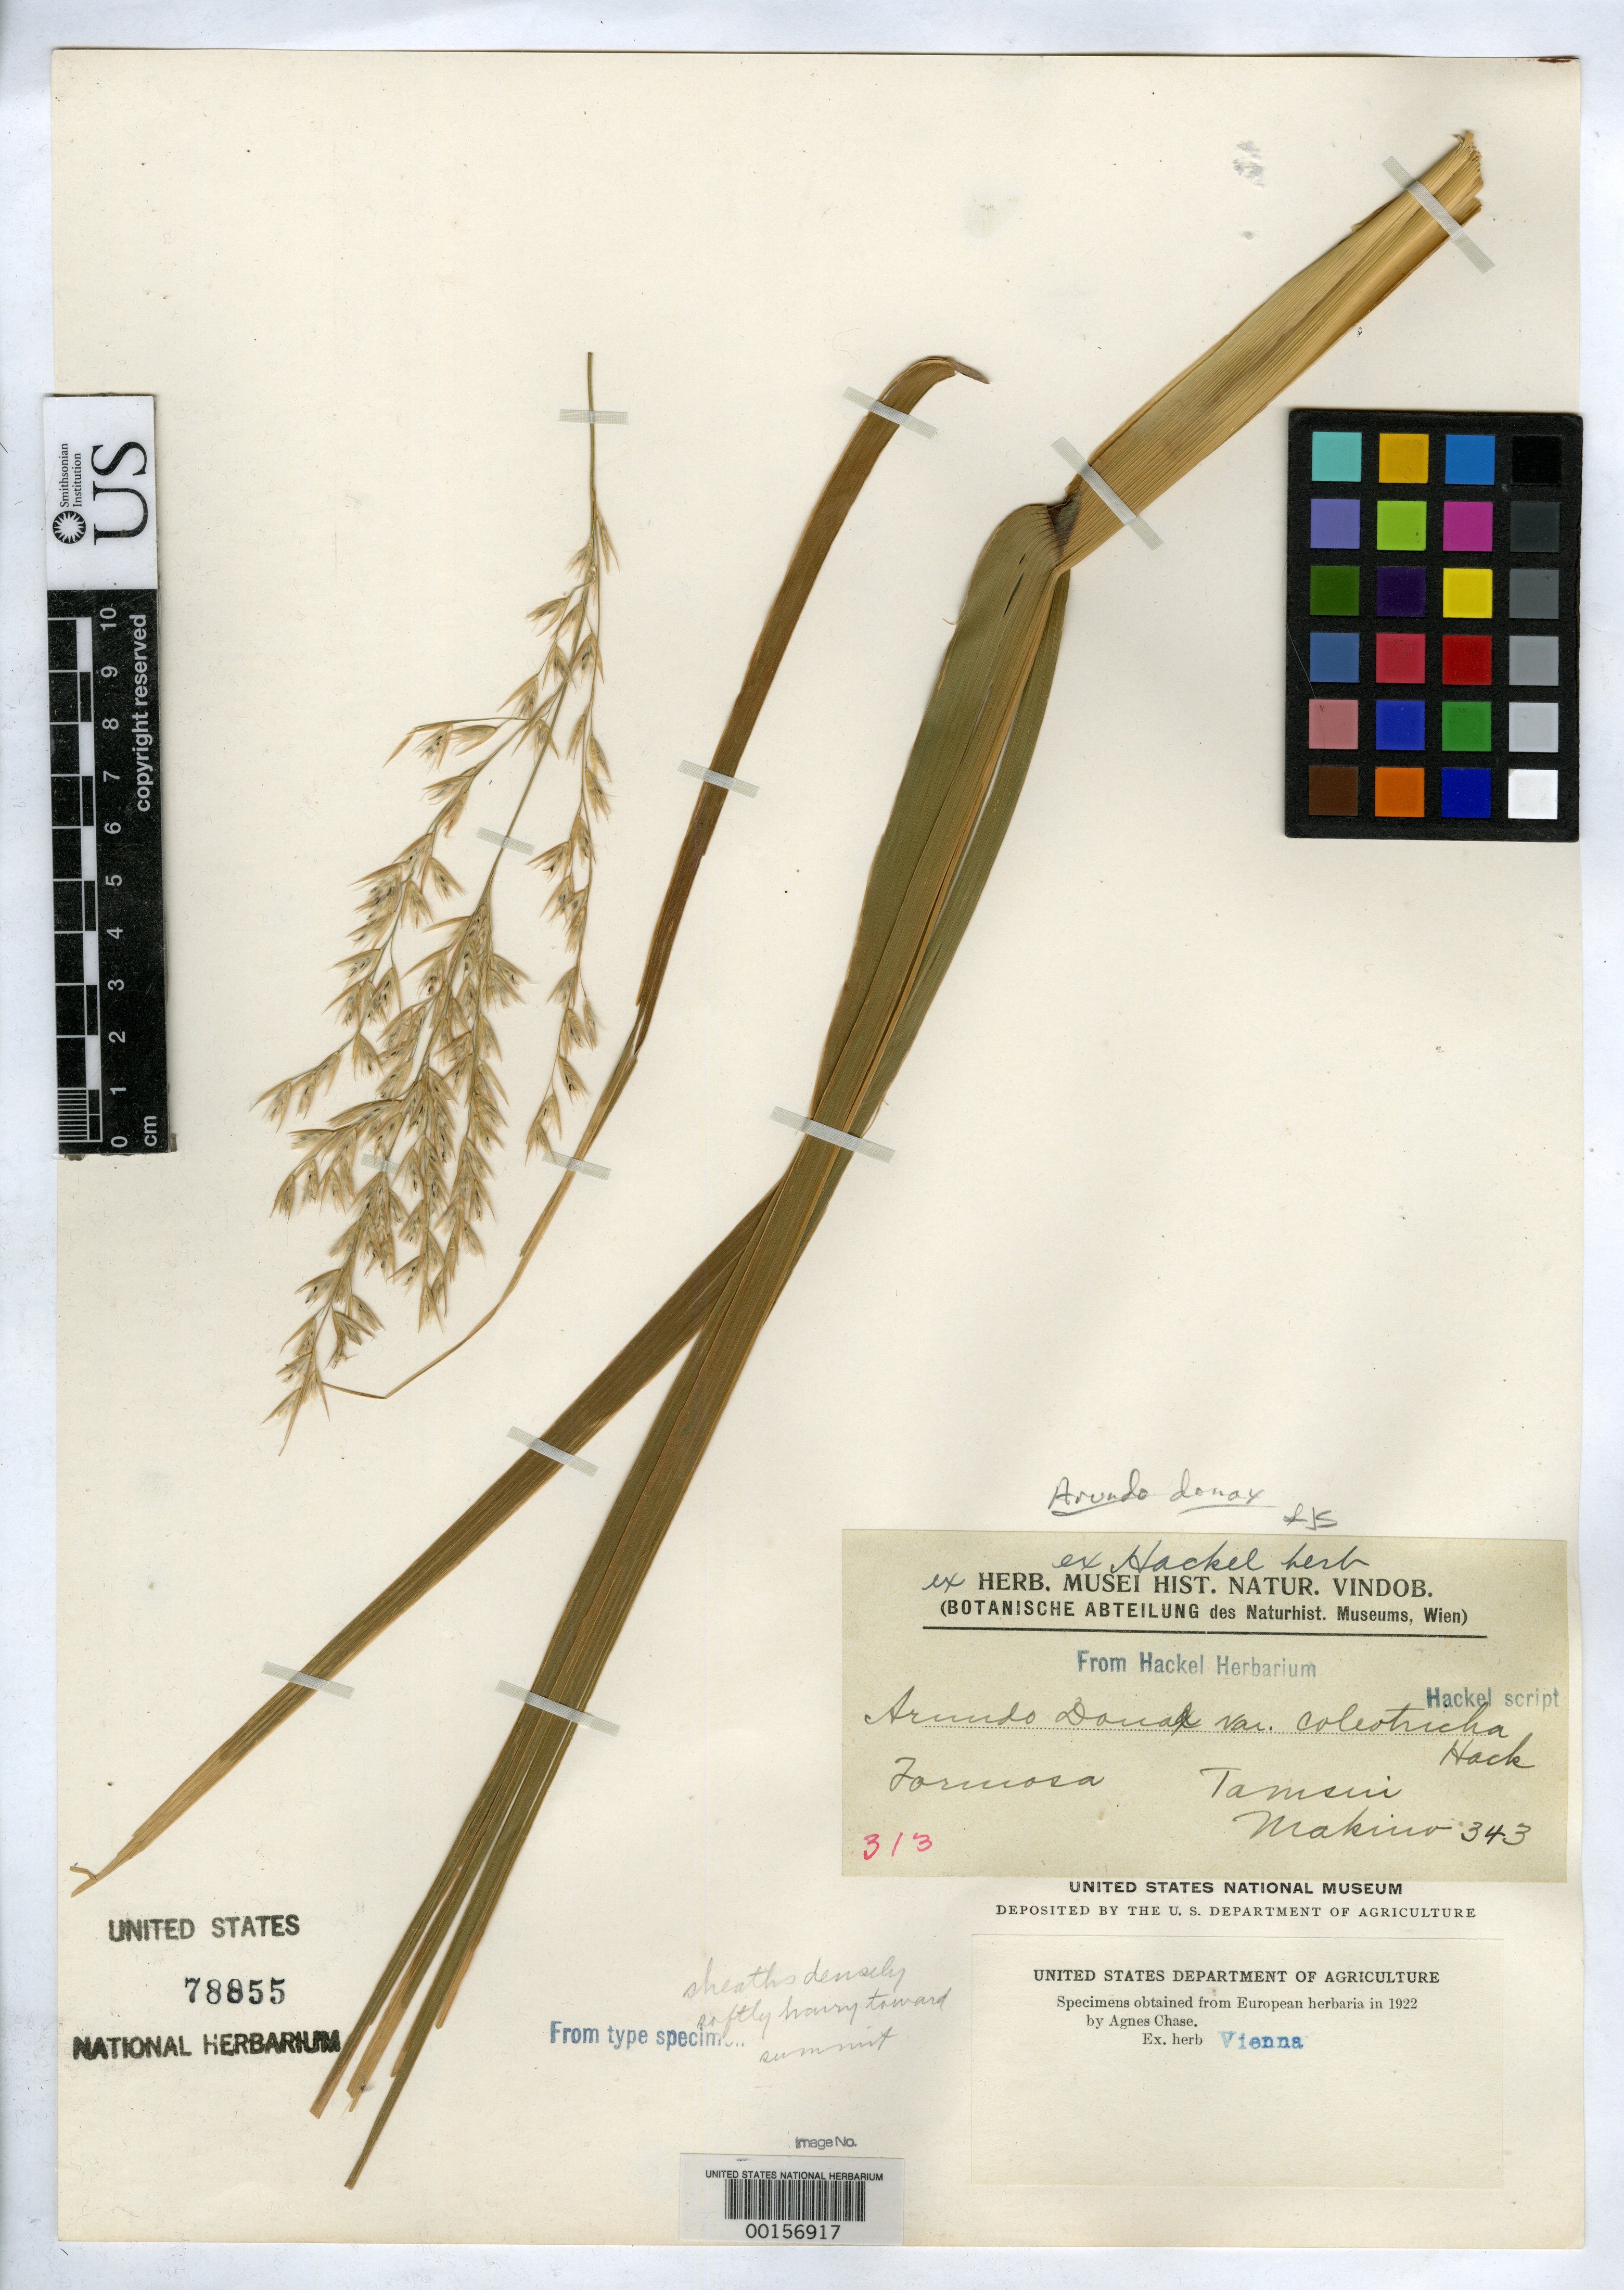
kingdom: Plantae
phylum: Tracheophyta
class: Liliopsida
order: Poales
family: Poaceae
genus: Arundo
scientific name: Arundo donax var. coleotricha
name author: Hack.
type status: Isotype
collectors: T. Makino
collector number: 343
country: Taiwan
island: Taiwan [Formosa]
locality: Tamsui.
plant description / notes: Fragment of type specimen ex herb. Hackel (Vienna). Contains infl. and lvs.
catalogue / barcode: US 78855